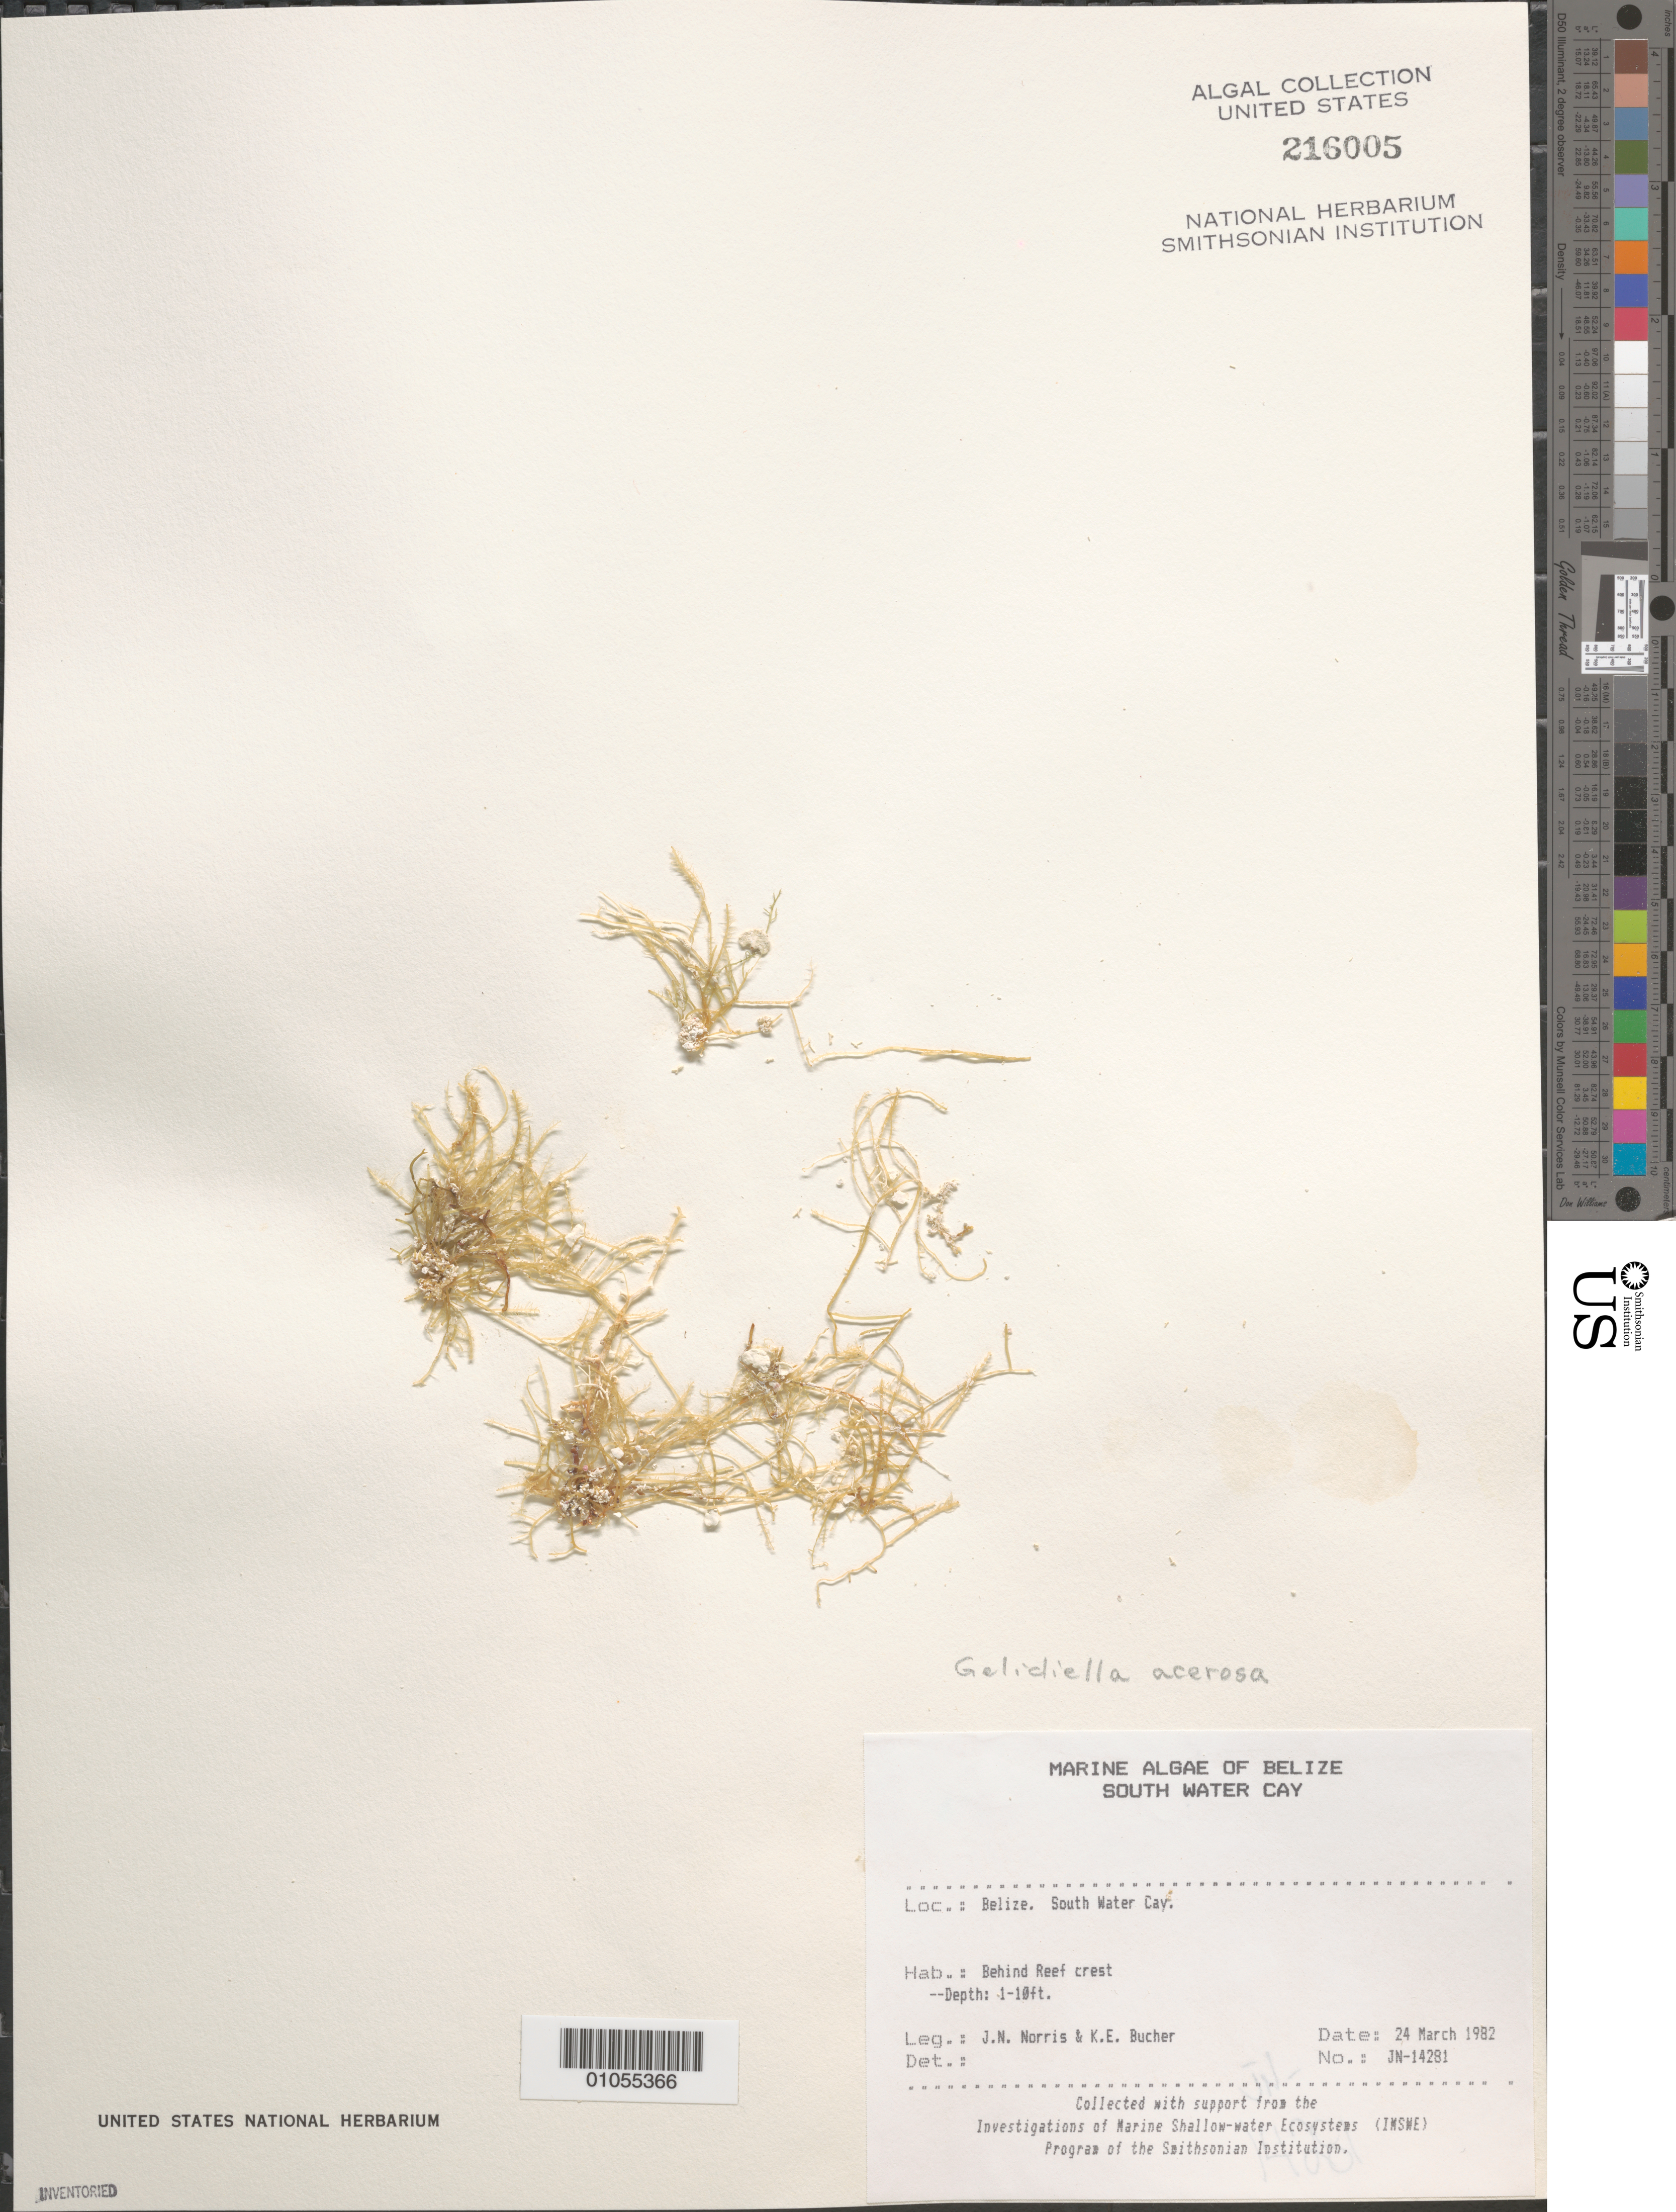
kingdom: Plantae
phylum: Rhodophyta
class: Florideophyceae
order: Gelidiales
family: Gelidiellaceae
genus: Gelidiella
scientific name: Gelidiella acerosa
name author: (Forssk.) Feldmann & G. Hamel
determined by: Norris, James N.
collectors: J. N. Norris & K. E. Bucher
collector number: JN-14281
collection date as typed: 24 Mar 1982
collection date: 1982-03-24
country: Belize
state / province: Stann Creek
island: South Water Cay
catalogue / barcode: US 216005